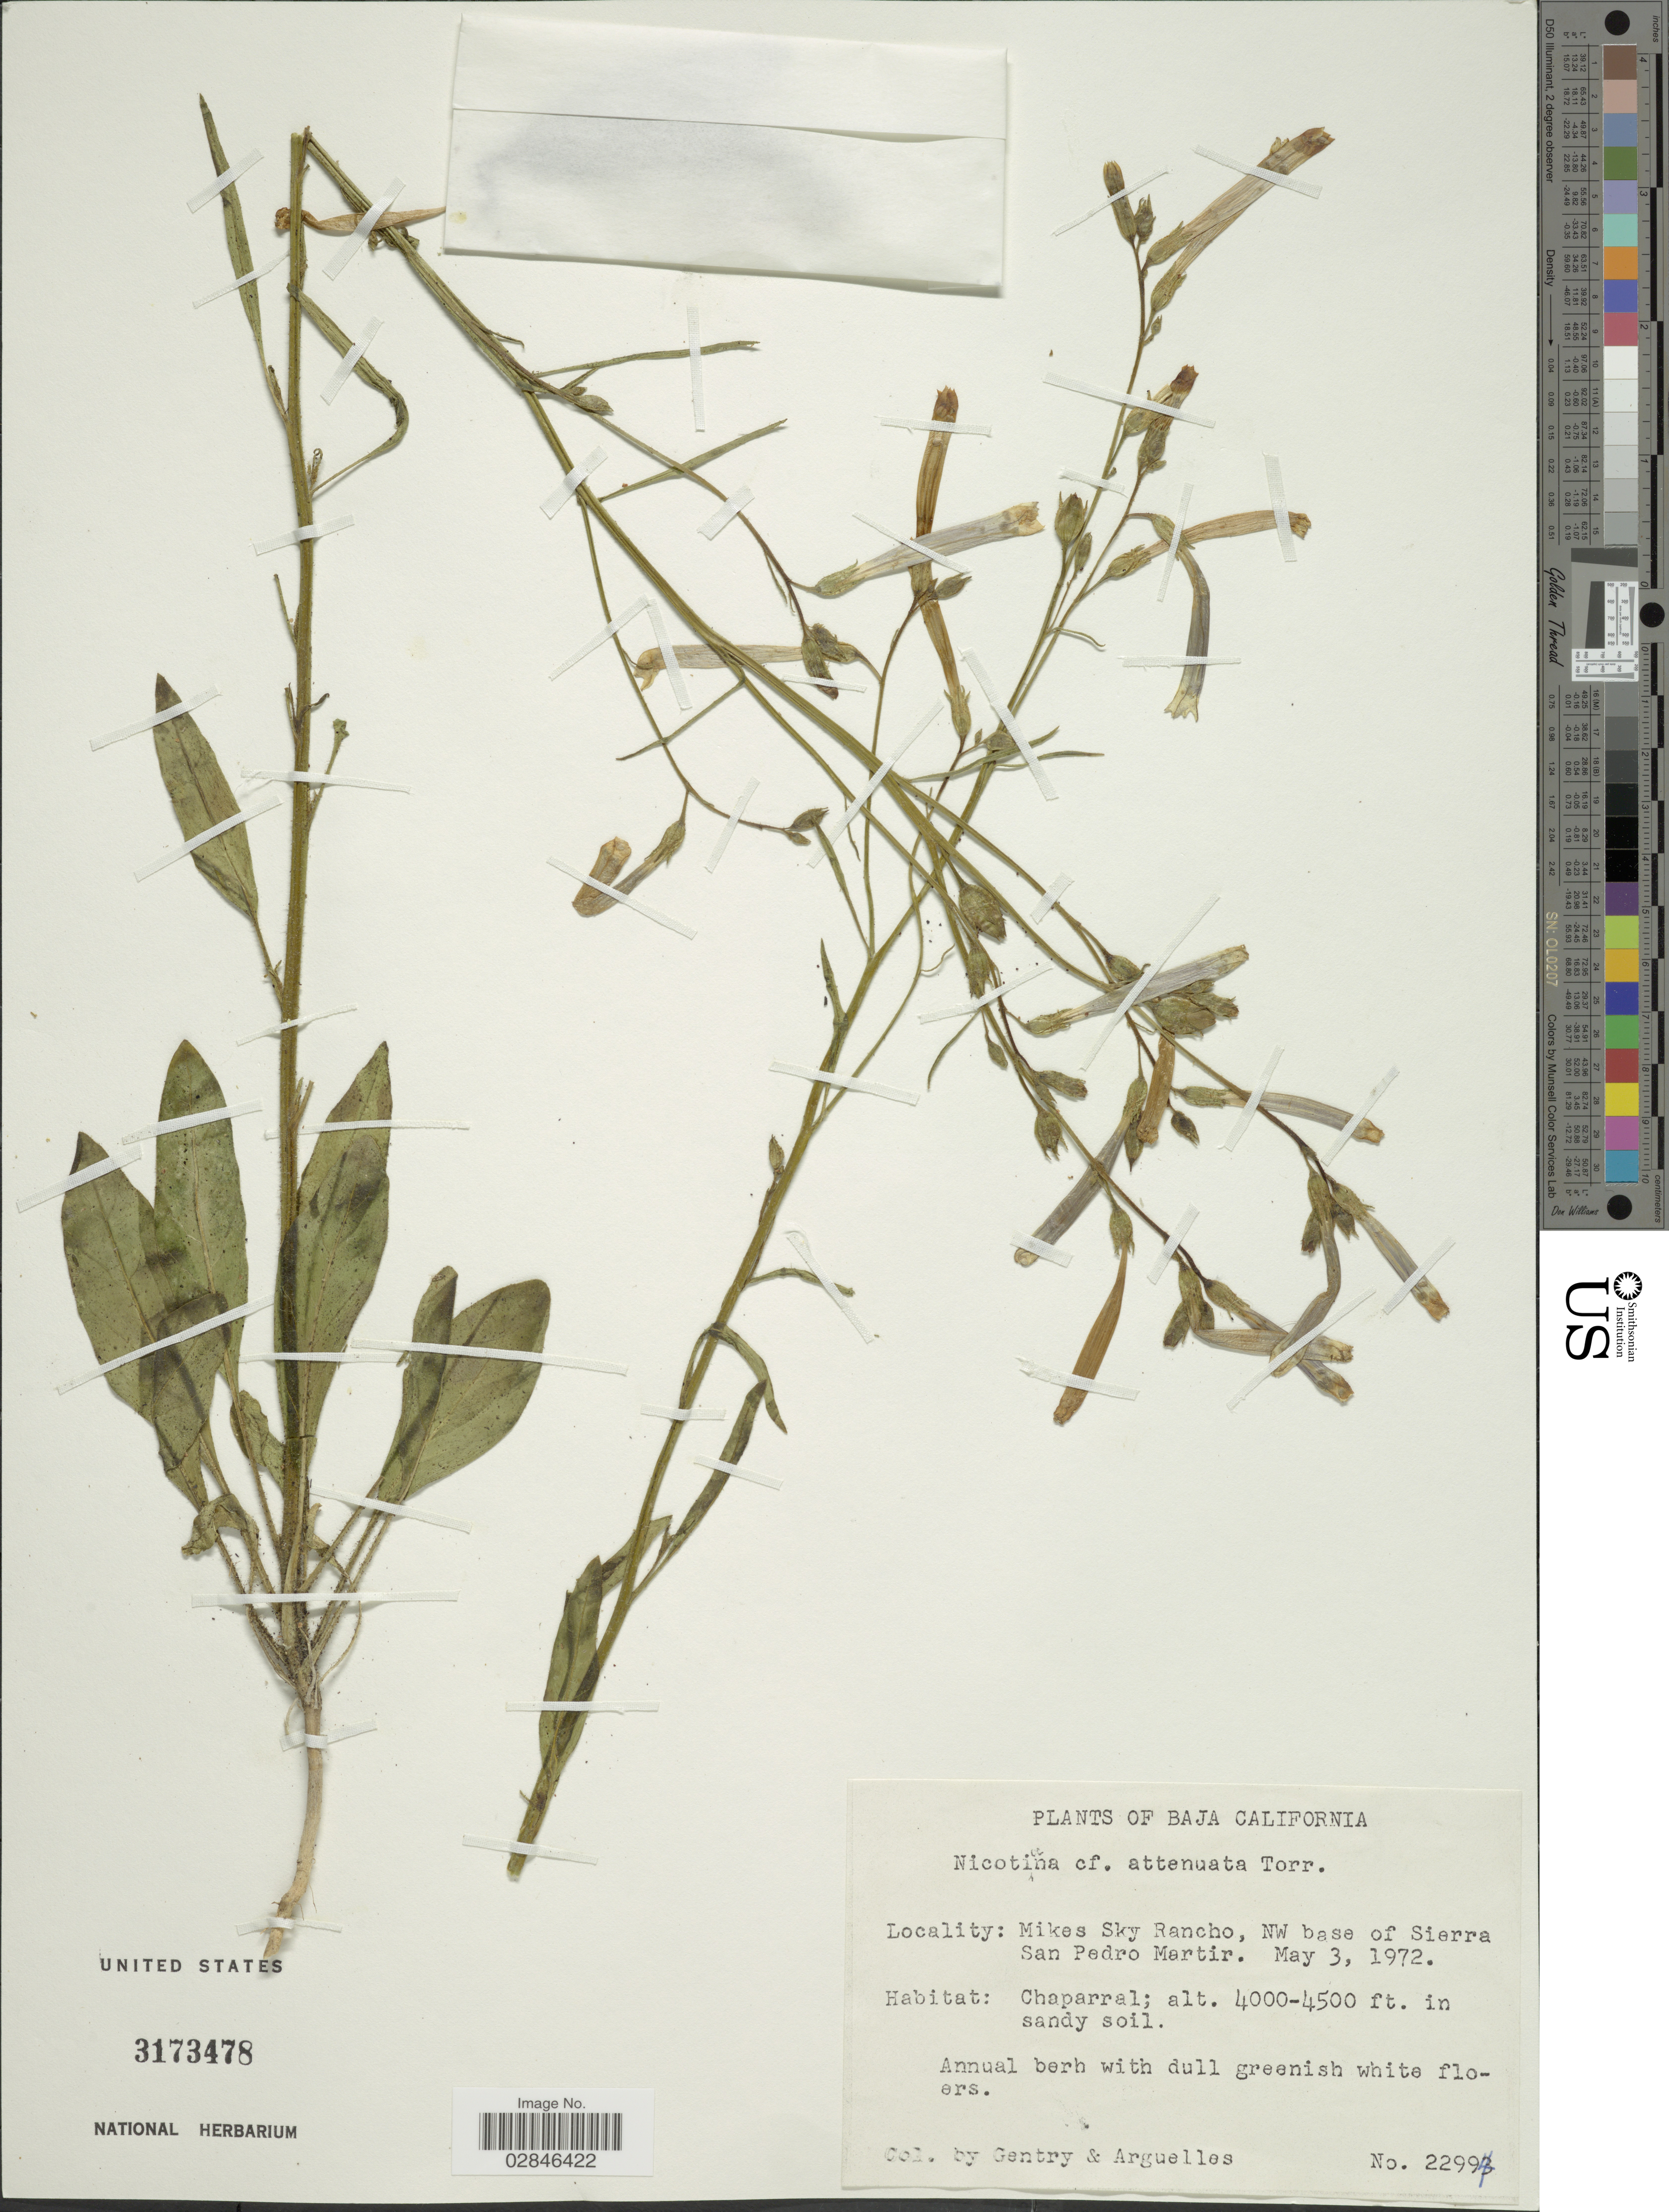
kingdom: Plantae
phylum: Tracheophyta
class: Magnoliopsida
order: Solanales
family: Solanaceae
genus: Nicotiana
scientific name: Nicotiana attenuata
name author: Torr. ex S. Watson in C. King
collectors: Gentry, -- & Arguelles, --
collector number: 22994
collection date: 1972-05-03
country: Mexico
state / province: Baja California Norte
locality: Mikes Sky Rancho, NW base of Sierra San Pedro Martir.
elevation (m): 1219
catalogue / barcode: US 3173478